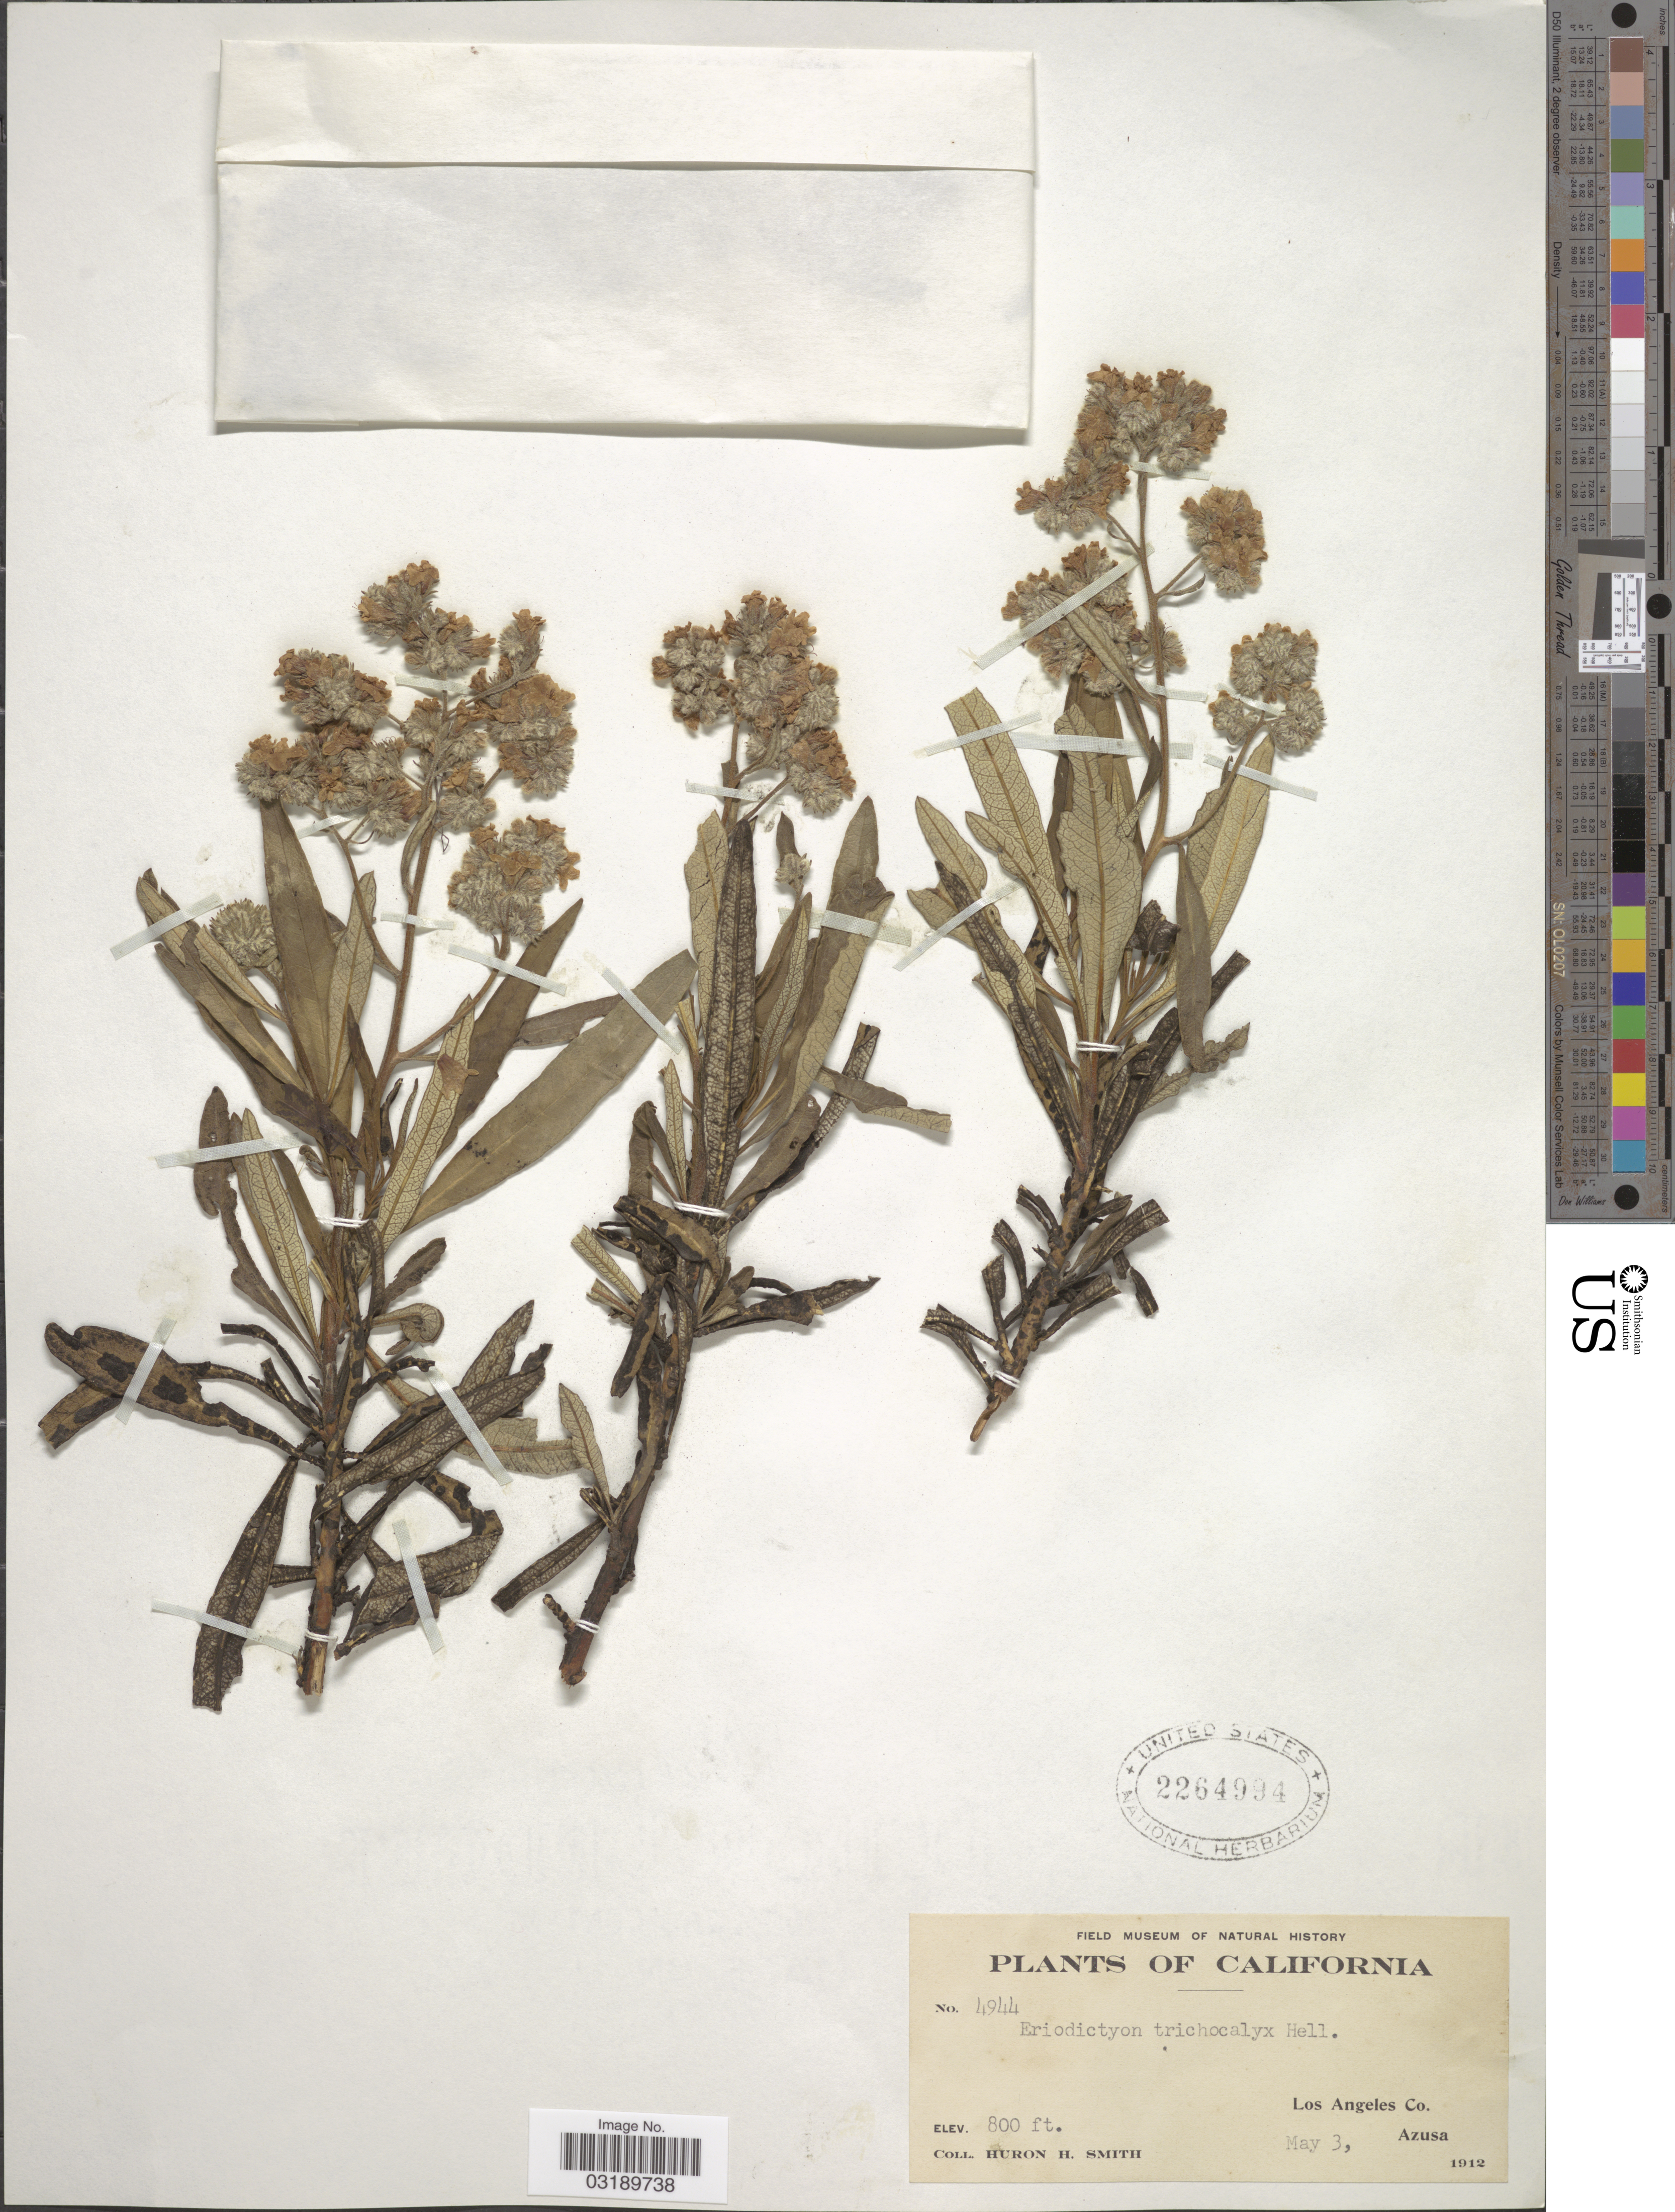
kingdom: Plantae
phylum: Tracheophyta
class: Magnoliopsida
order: Boraginales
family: Namaceae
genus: Eriodictyon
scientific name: Eriodictyon trichocalyx var. trichocalyx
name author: A. Heller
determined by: Rogers, Z. S.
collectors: Huron H. Smith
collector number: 4944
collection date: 1912-05-03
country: United States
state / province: California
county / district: Los Angeles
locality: Los Angeles Co. Azusa.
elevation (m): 244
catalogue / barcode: US 2264994